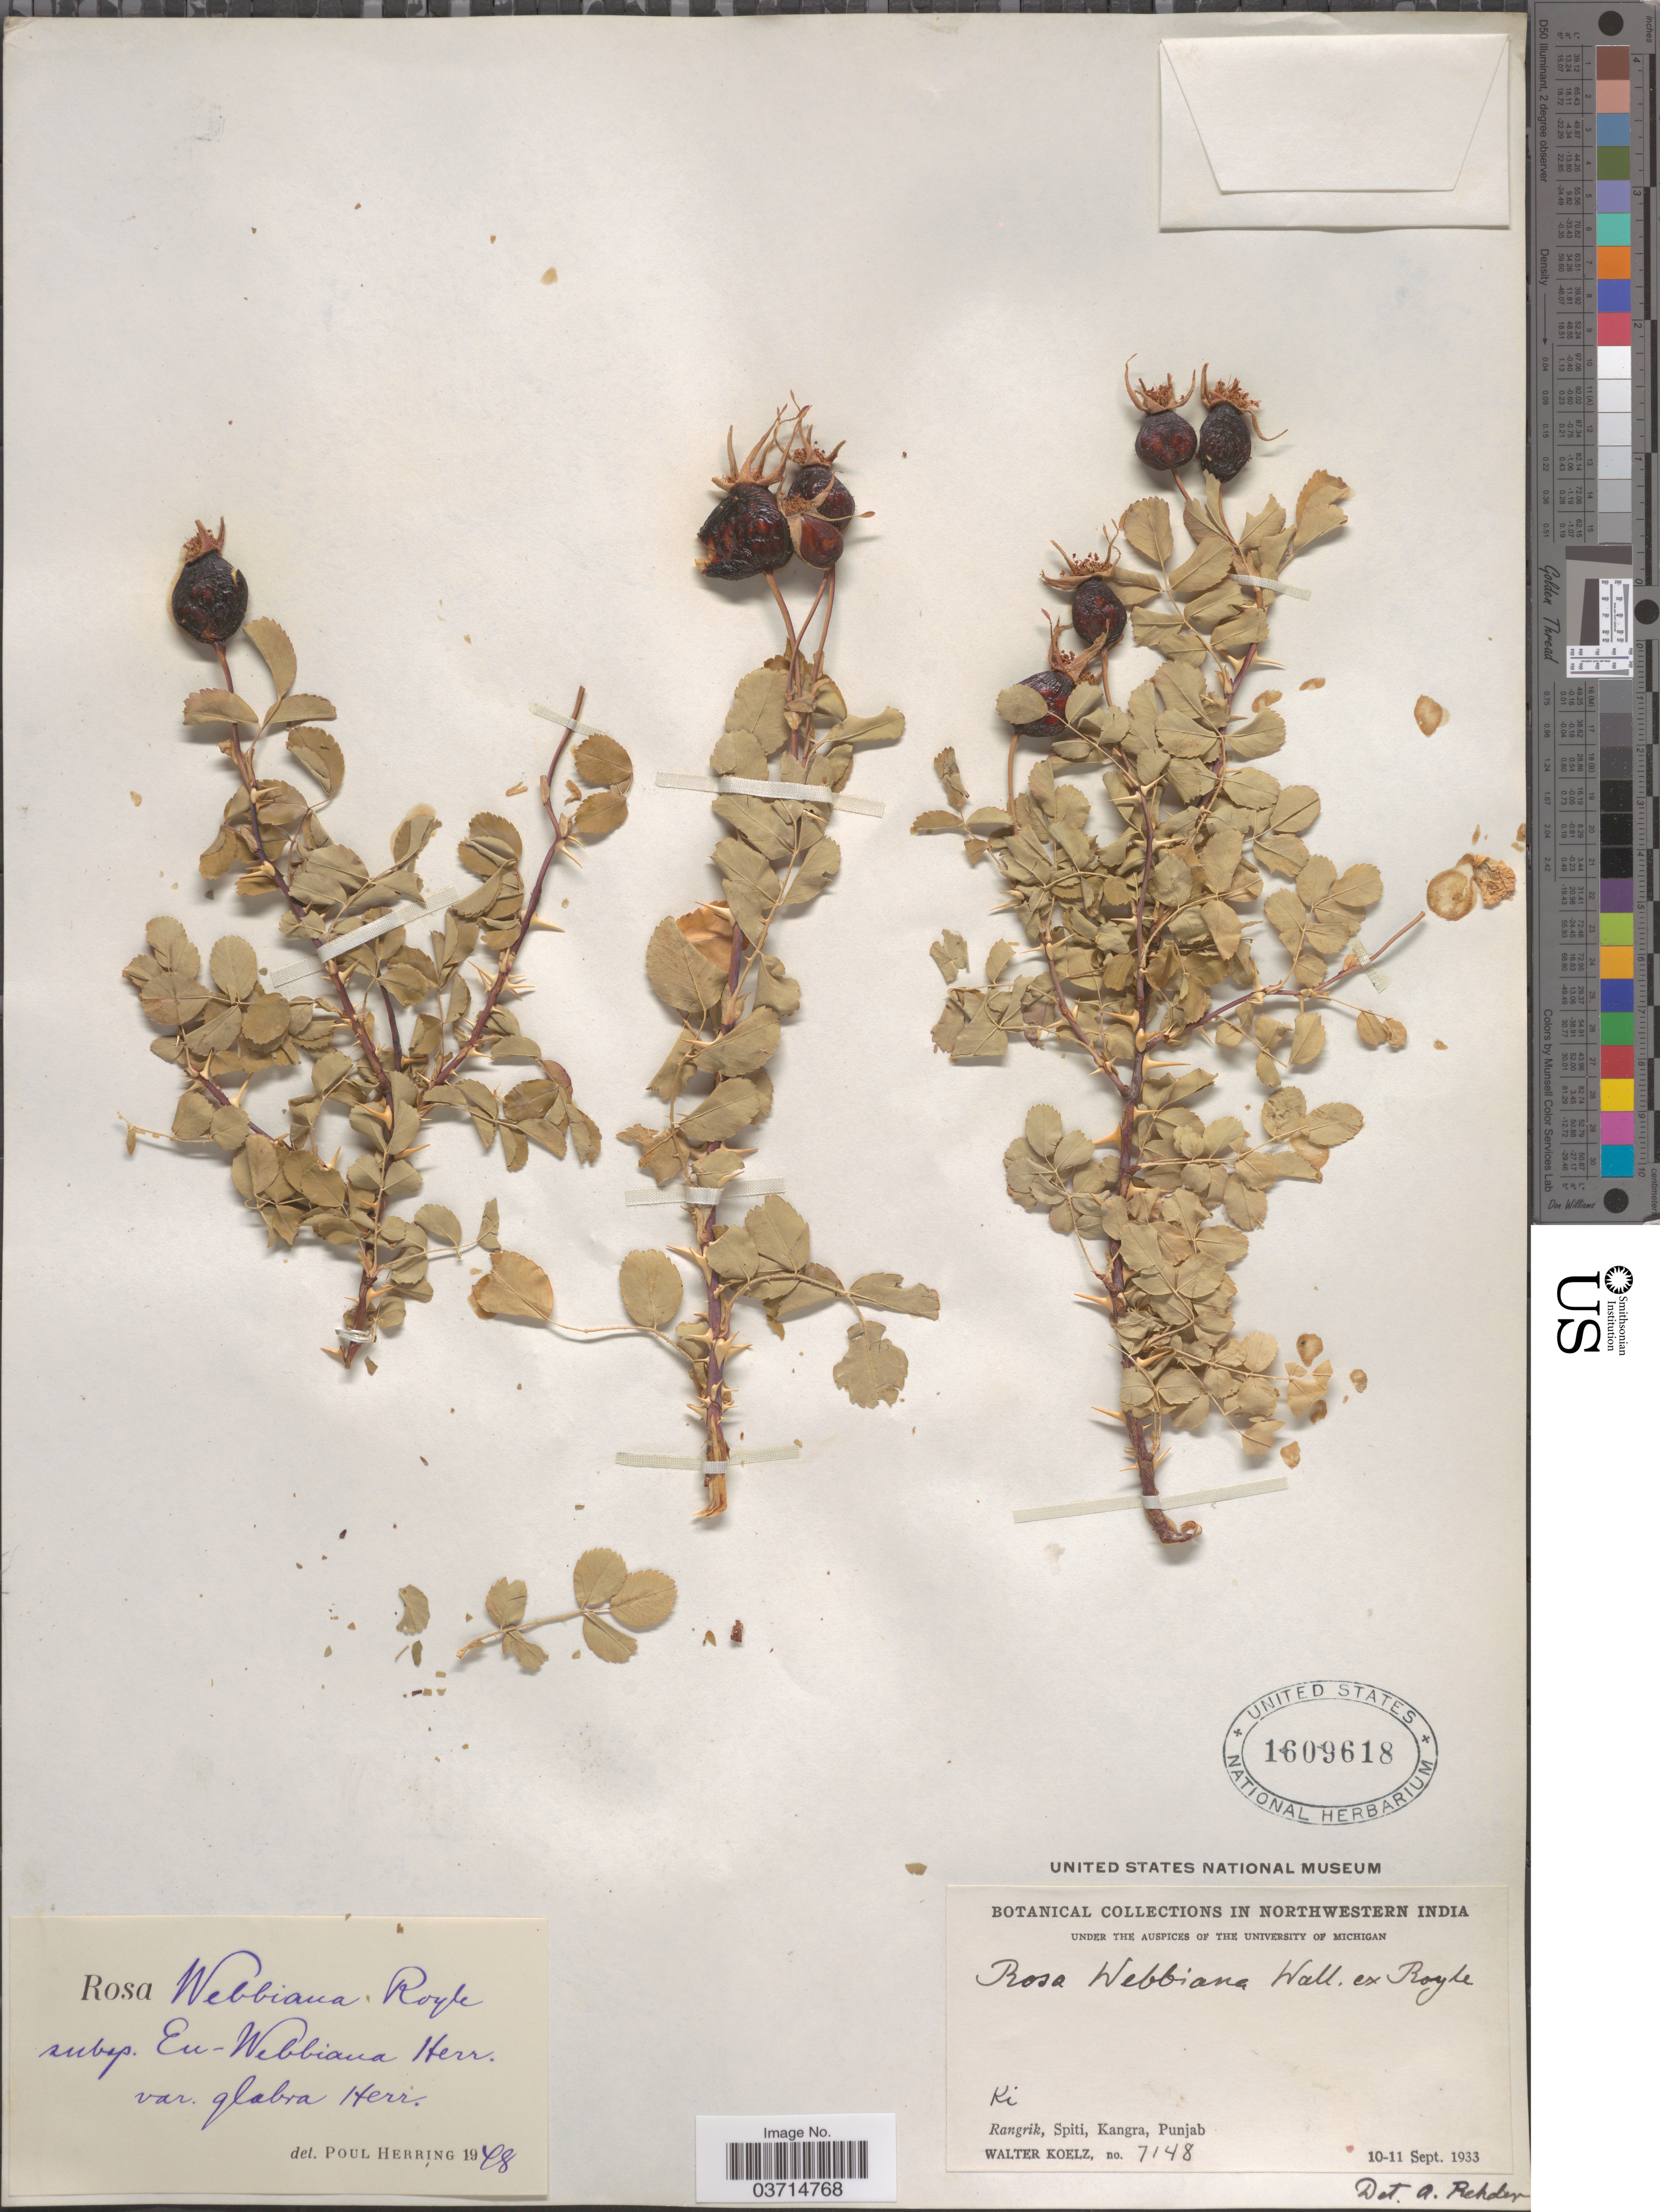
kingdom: Plantae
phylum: Tracheophyta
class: Magnoliopsida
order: Rosales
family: Rosaceae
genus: Rosa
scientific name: Rosa webbiana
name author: Wall. ex Royle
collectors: W. N. Koelz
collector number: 7148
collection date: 1933-09-10/1933-09-11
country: India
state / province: Punjab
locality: Northwestern India. Ki [unsure placement]. Rangrik, Spiti, Kangra.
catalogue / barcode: US 1609618